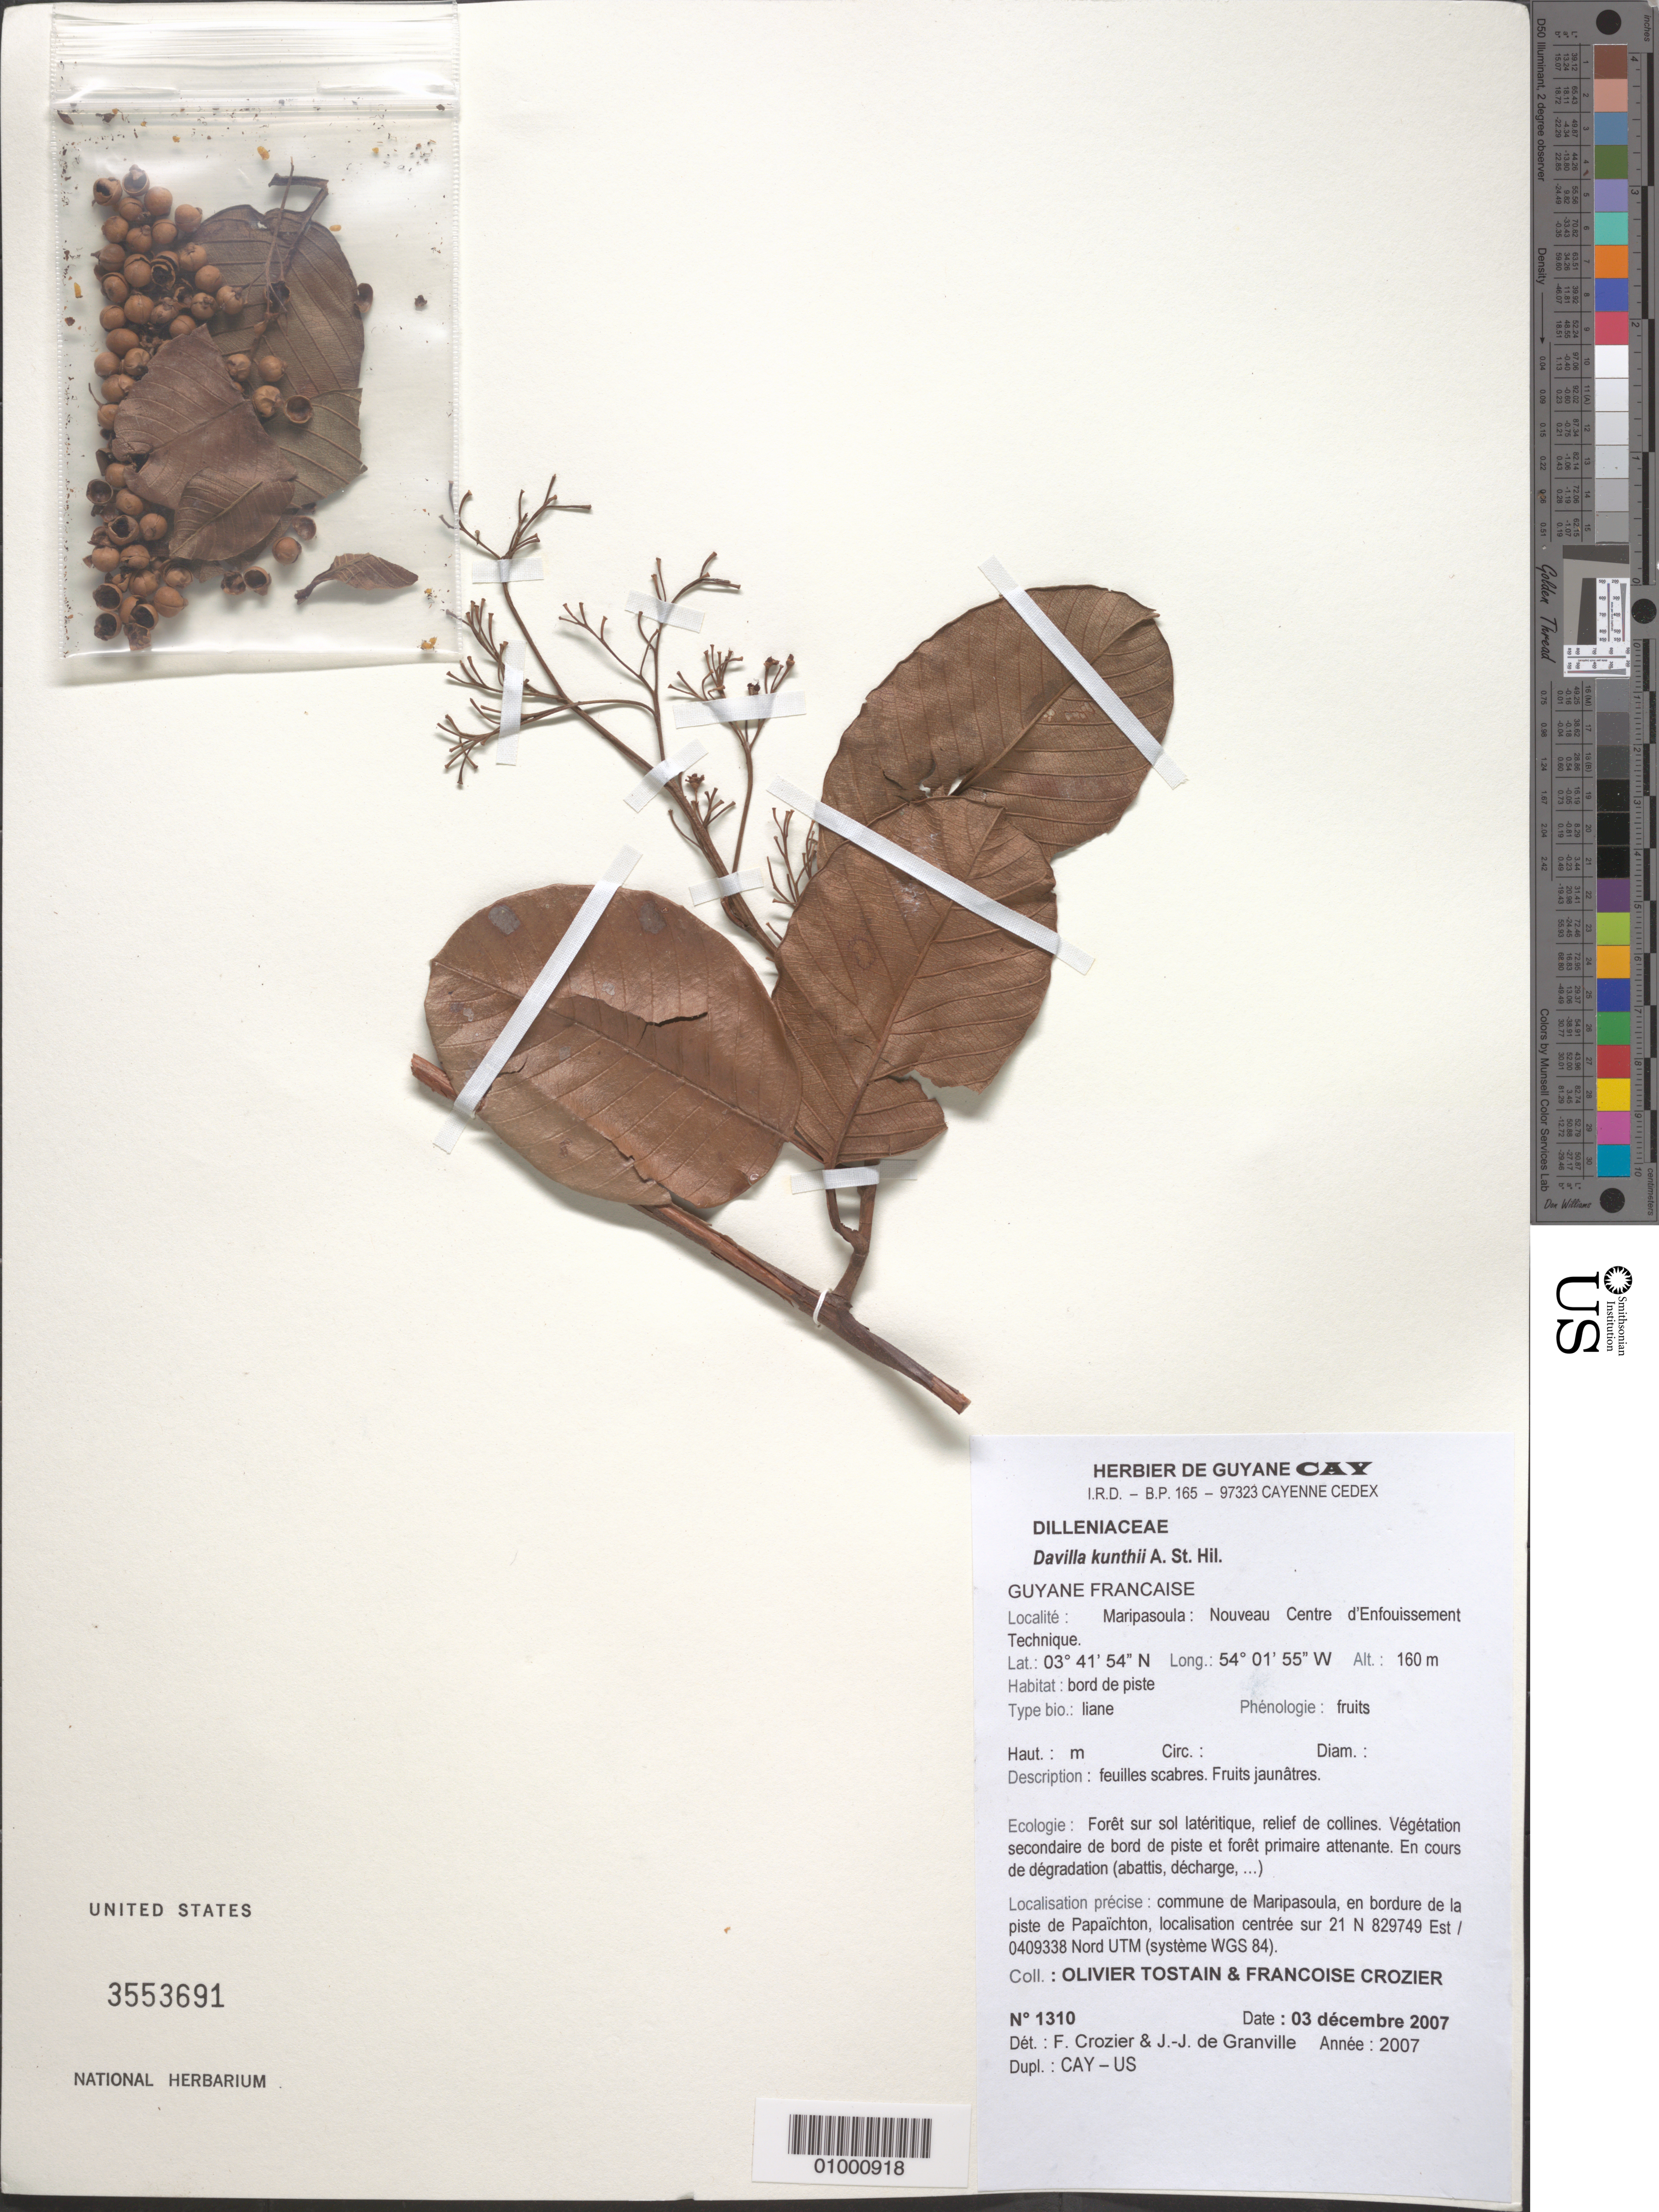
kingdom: Plantae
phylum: Tracheophyta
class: Magnoliopsida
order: Dilleniales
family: Dilleniaceae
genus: Davilla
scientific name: Davilla kunthii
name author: A. St.-Hil.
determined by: Crozier, F.; Granville, J. J.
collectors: O. Tostain & F. Crozier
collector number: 1310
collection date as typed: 3-Dec-07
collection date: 2007-12-03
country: French Guiana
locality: Maripasoula: Noveau Centre d'Enfouissement Technique; en bordure de la piste de Papaichton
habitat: Foret sur sol lateritique, relief de collines. Veg secondaire de bord de piste et foret primaire attente. En cours de degredation (abattis, decharge)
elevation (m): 160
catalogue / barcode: US 3553691